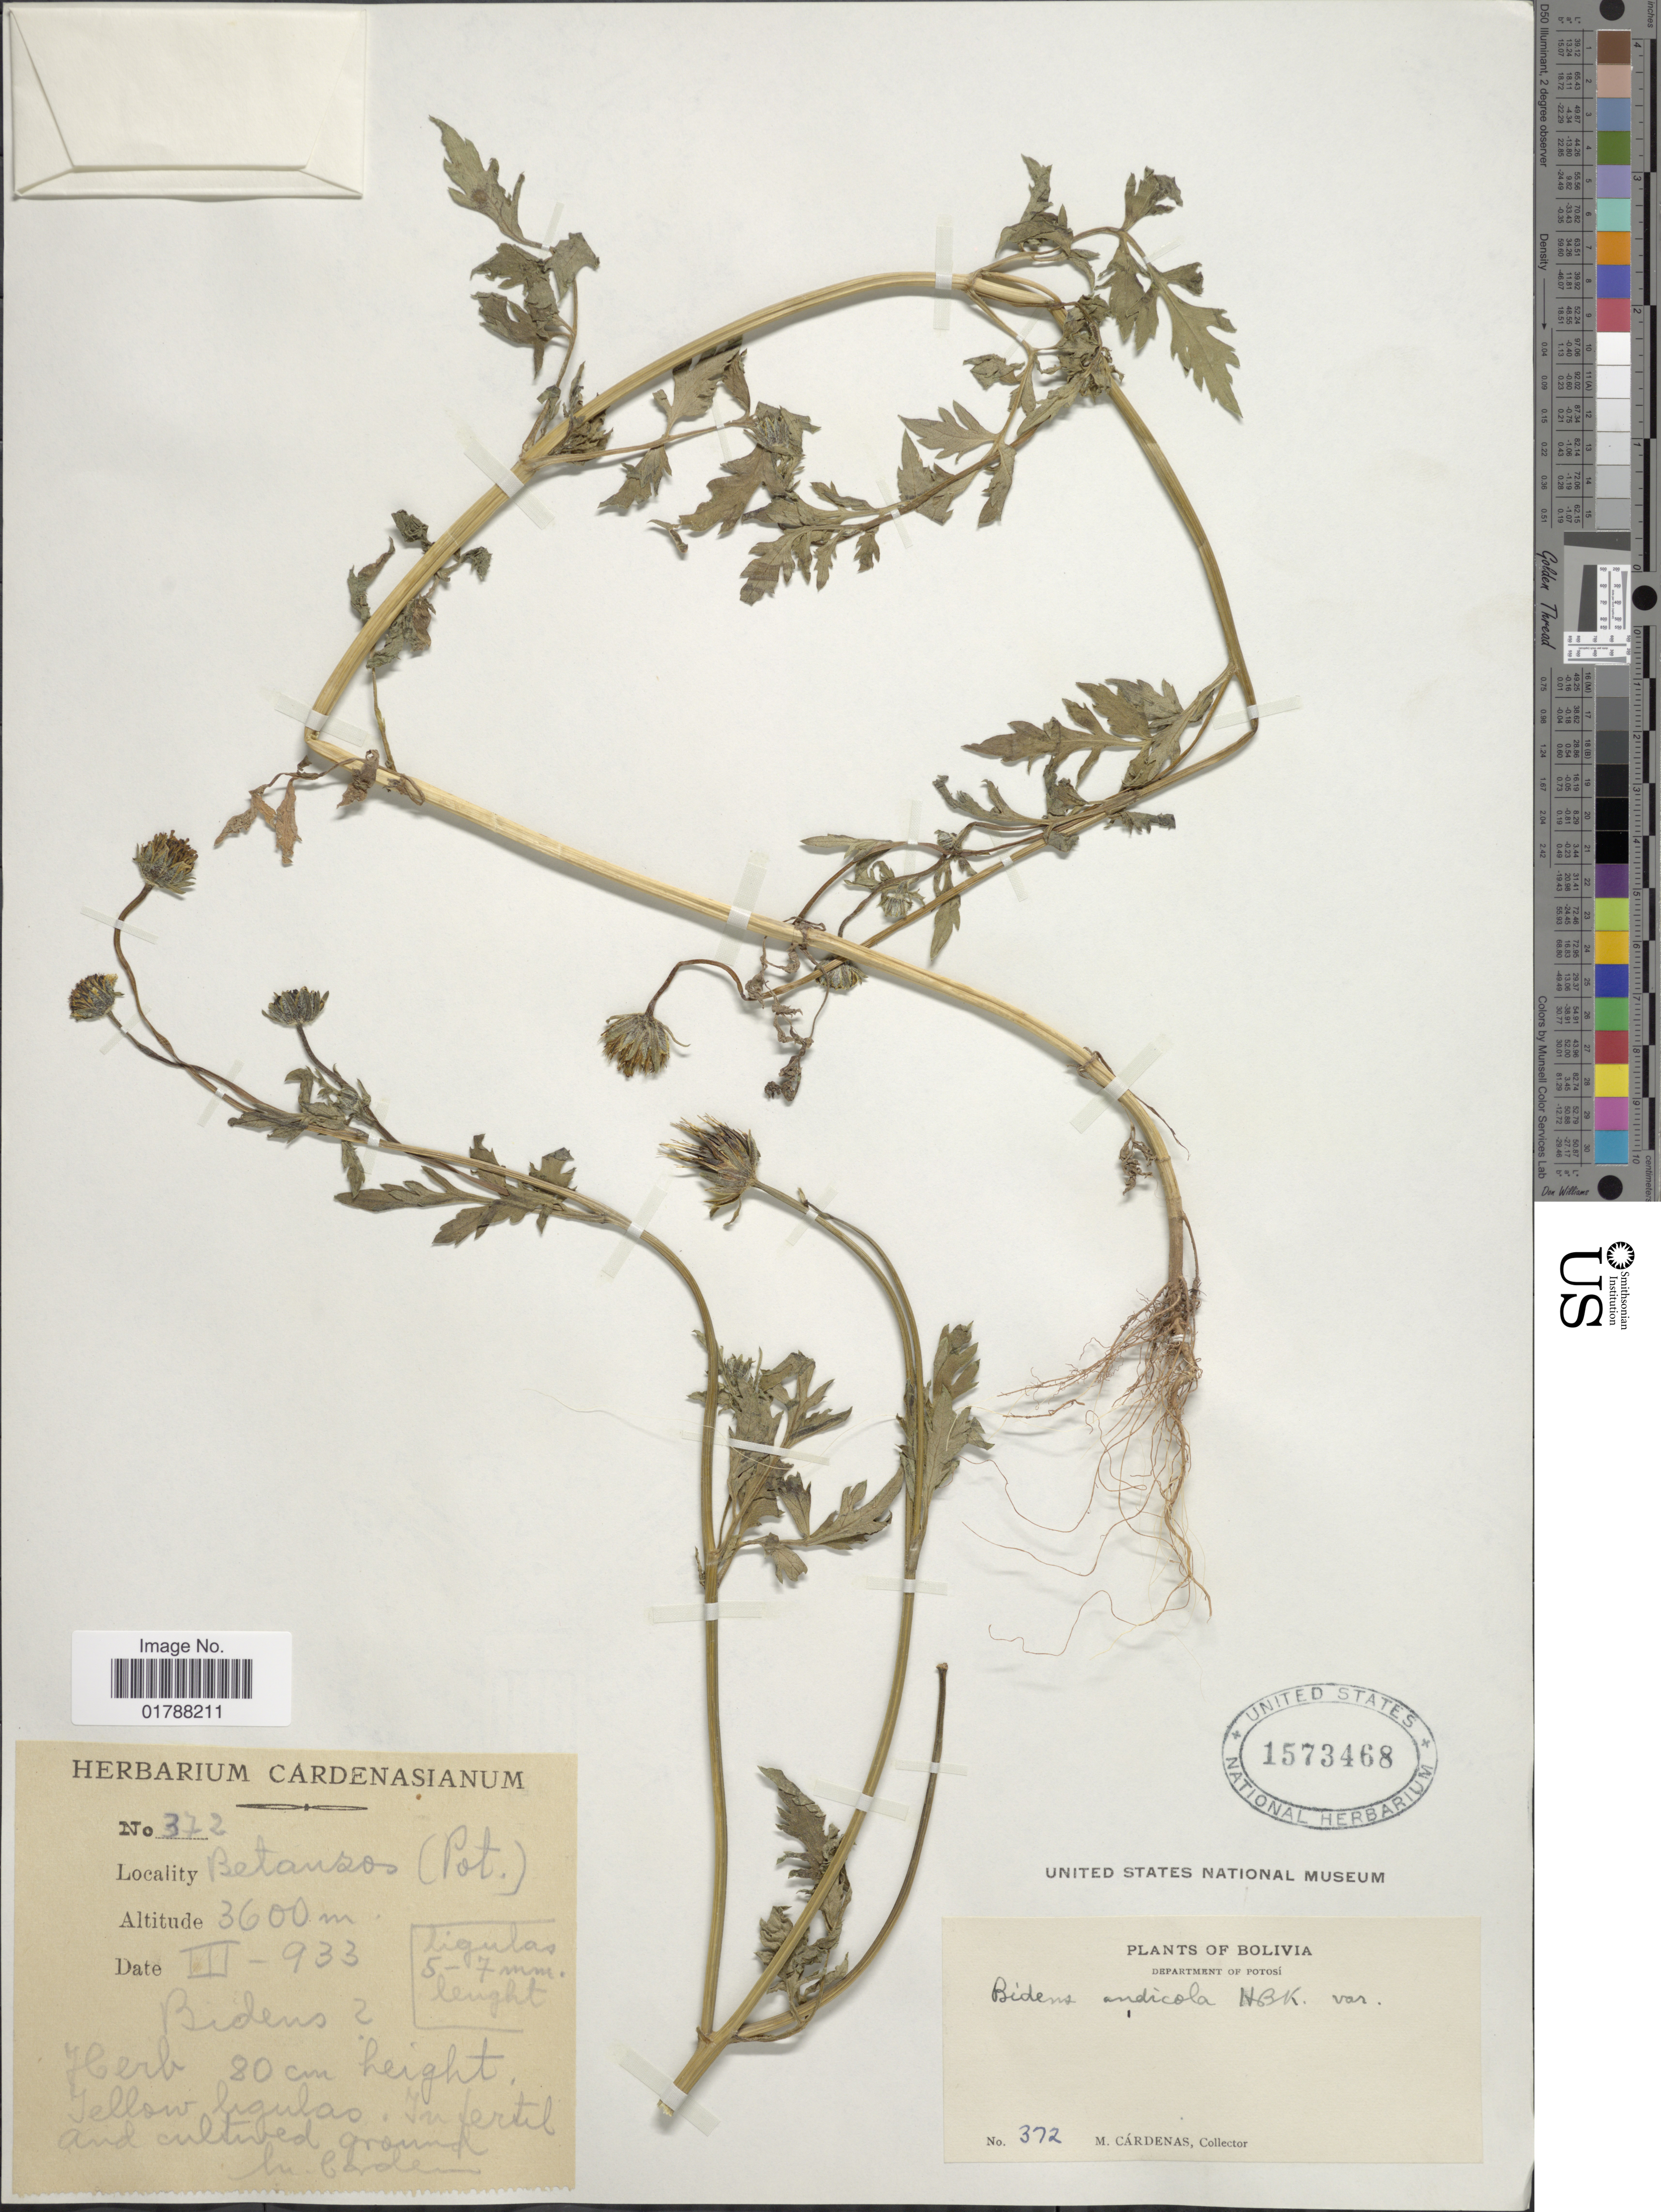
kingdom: Plantae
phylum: Tracheophyta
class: Magnoliopsida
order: Asterales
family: Asteraceae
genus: Bidens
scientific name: Bidens andicola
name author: Kunth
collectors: M. Cárdenas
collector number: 372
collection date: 1933-03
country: Bolivia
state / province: Potosi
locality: Betansos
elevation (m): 3600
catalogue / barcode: US 1573468